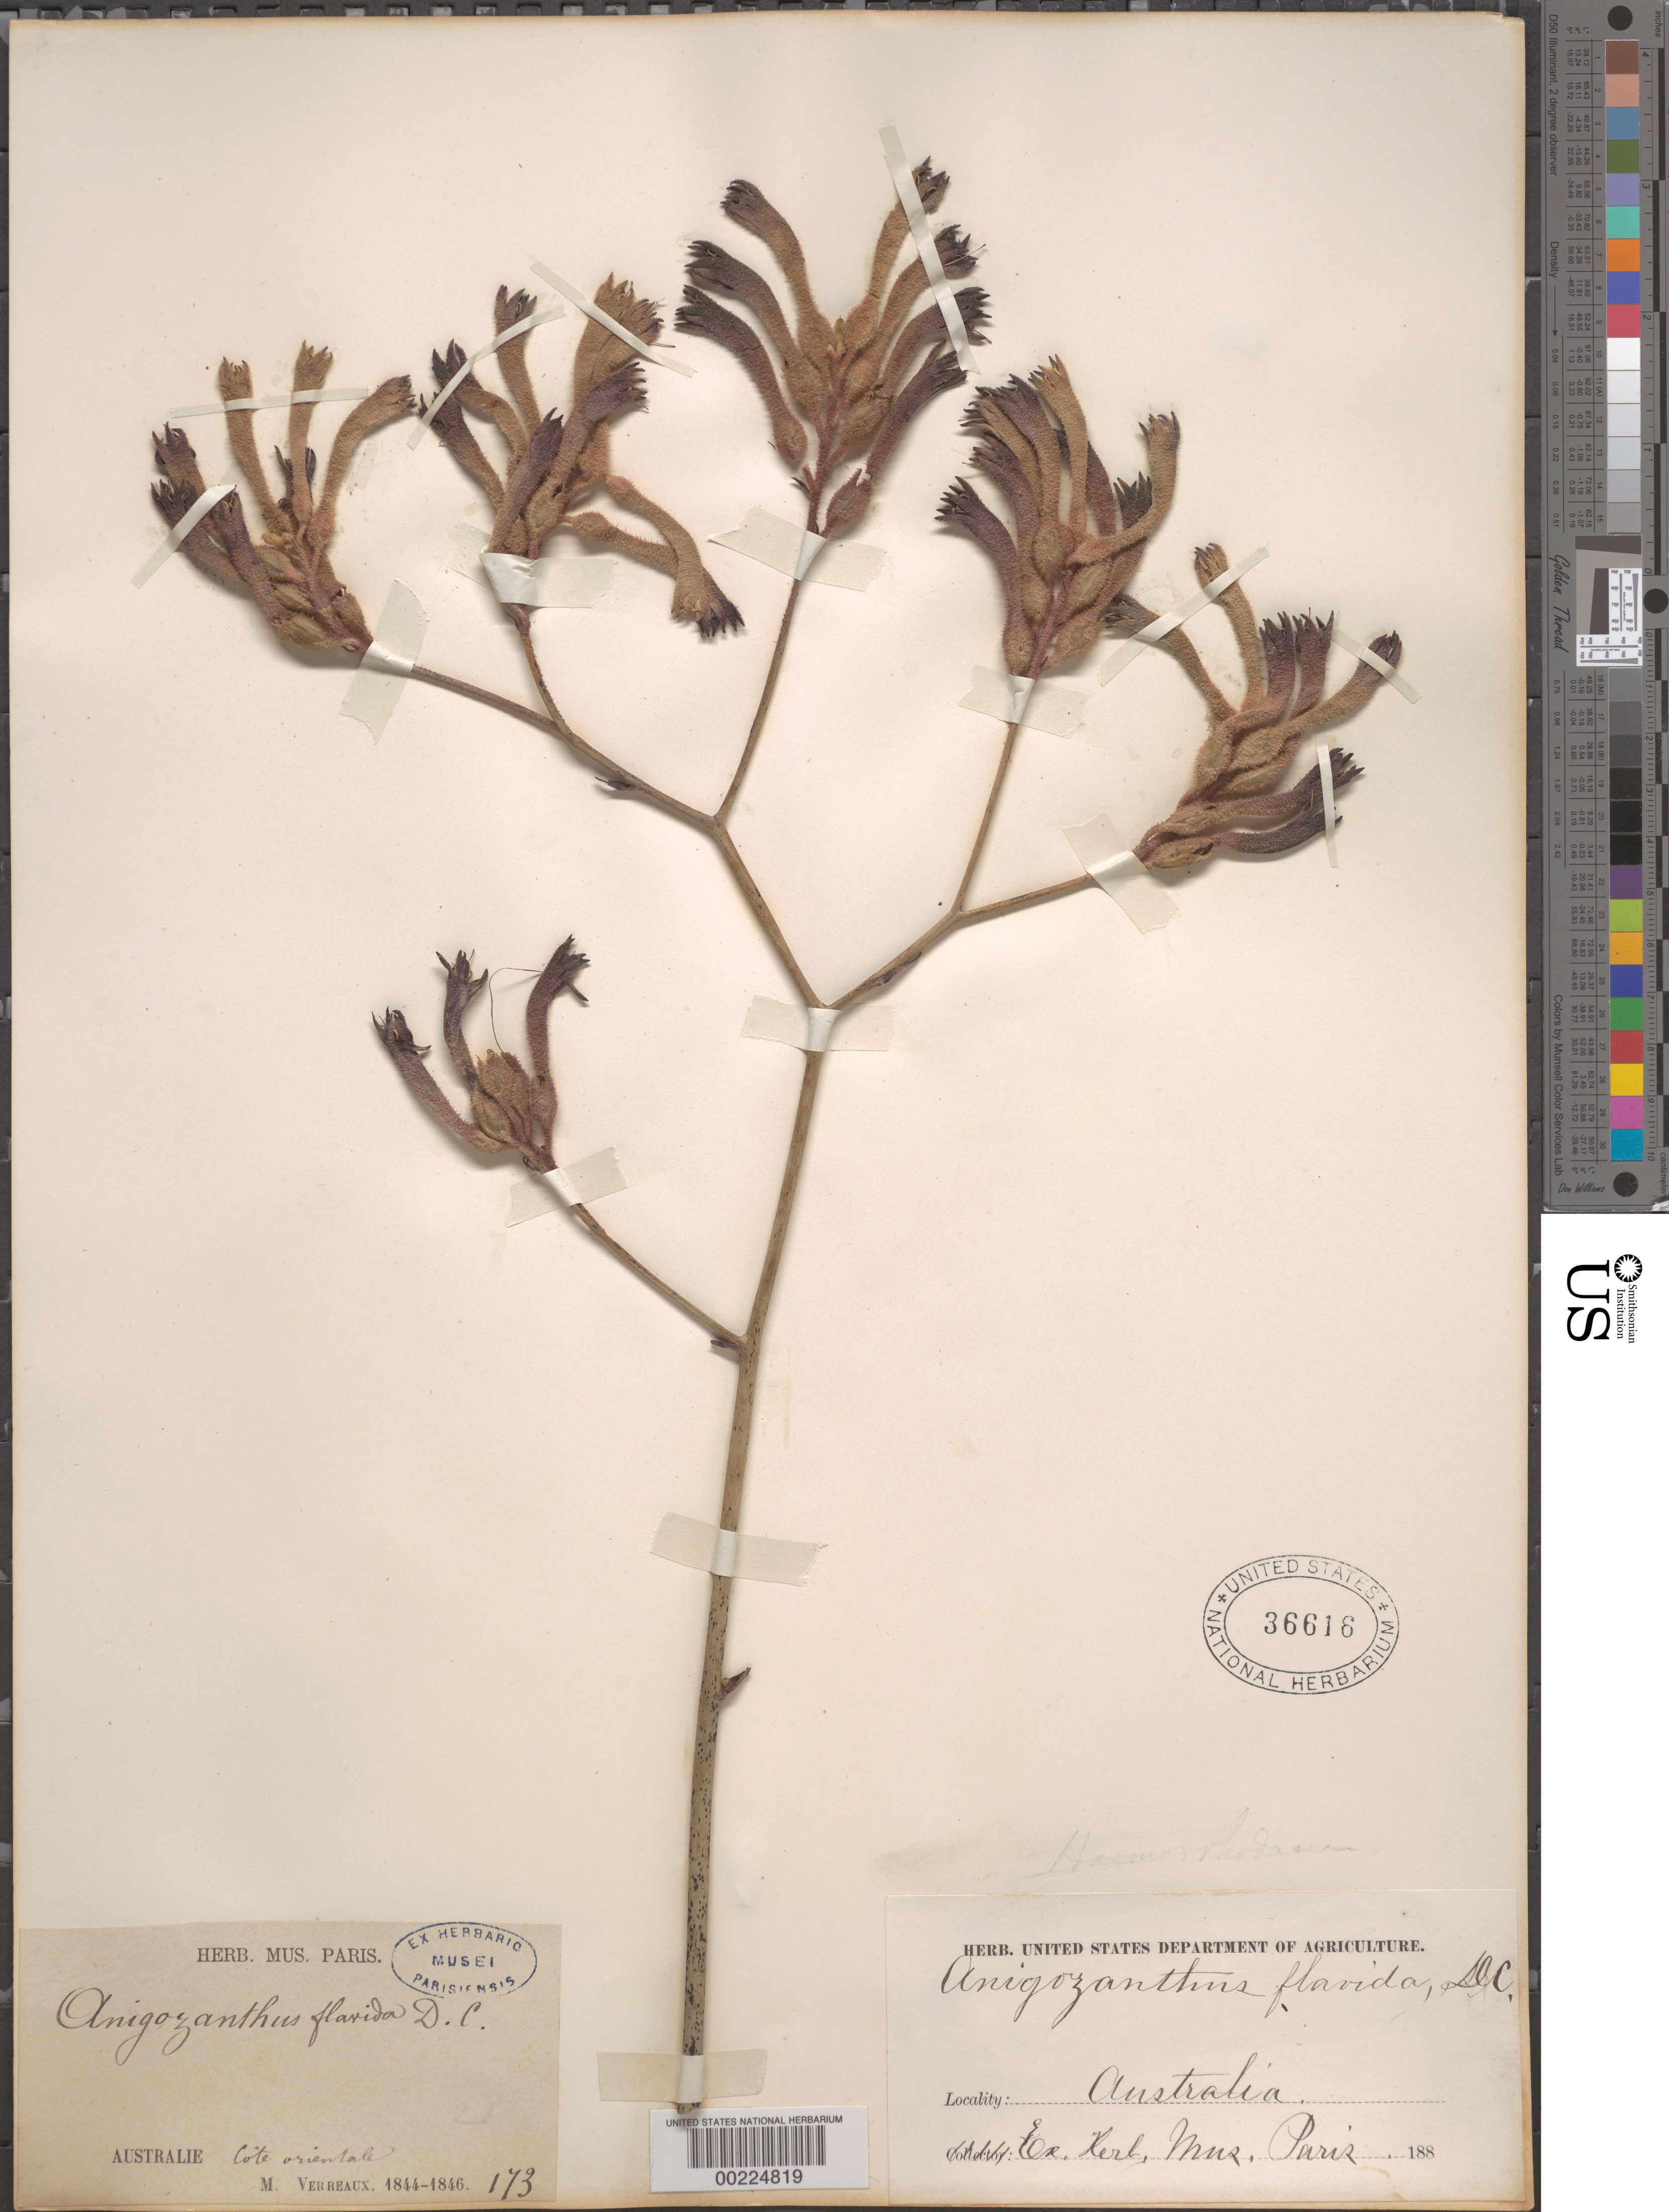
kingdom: Plantae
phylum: Tracheophyta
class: Liliopsida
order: Commelinales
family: Haemodoraceae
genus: Anigozanthos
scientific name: Anigozanthos flavidus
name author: DC.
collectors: M. Verreaux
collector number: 173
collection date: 1844/1846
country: Australia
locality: Côte oriental.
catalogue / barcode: US 36616